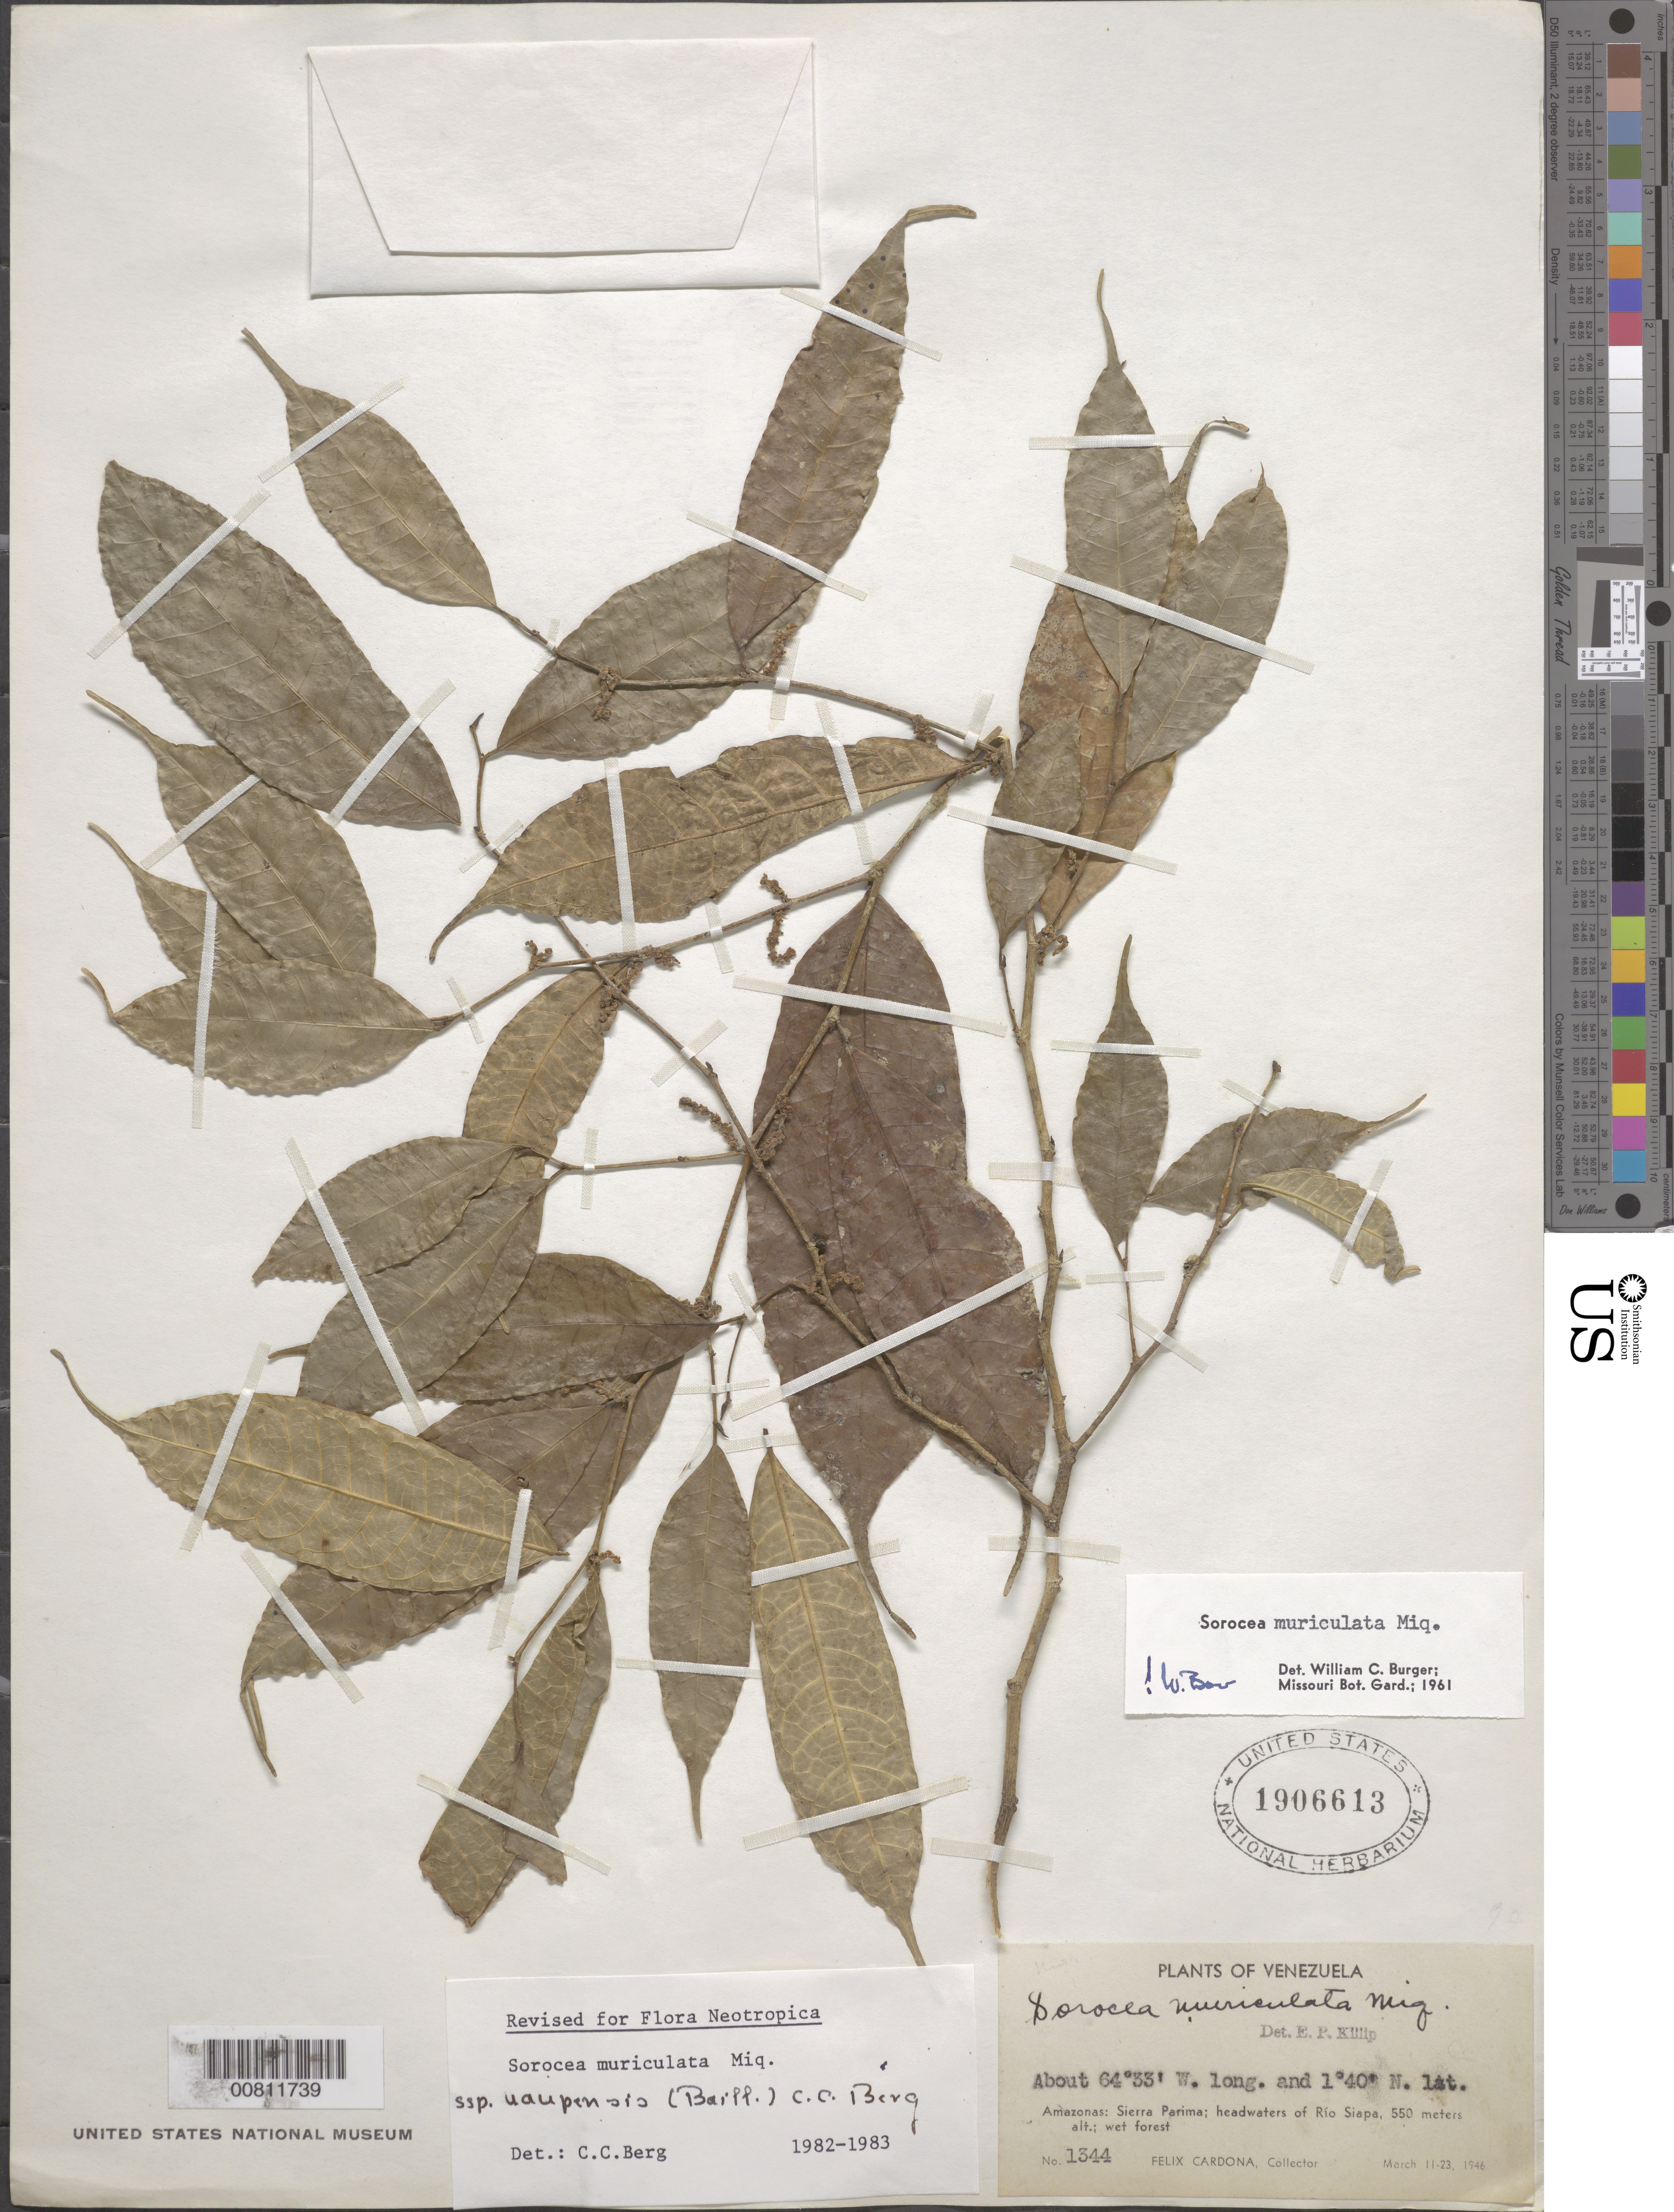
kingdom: Plantae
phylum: Tracheophyta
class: Magnoliopsida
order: Rosales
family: Moraceae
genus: Sorocea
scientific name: Sorocea muriculata subsp. uaupensis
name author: Miq.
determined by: Berg, C. C.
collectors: F. Cardona Puig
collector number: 1344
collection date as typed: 11-Mar-46 to 23-Mar-46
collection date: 1946-03-11/1946-03-23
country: Venezuela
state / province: Amazonas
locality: Sierra Parima, headwaters of Río Siapa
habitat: Wet forest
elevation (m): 550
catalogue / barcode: US 1906613